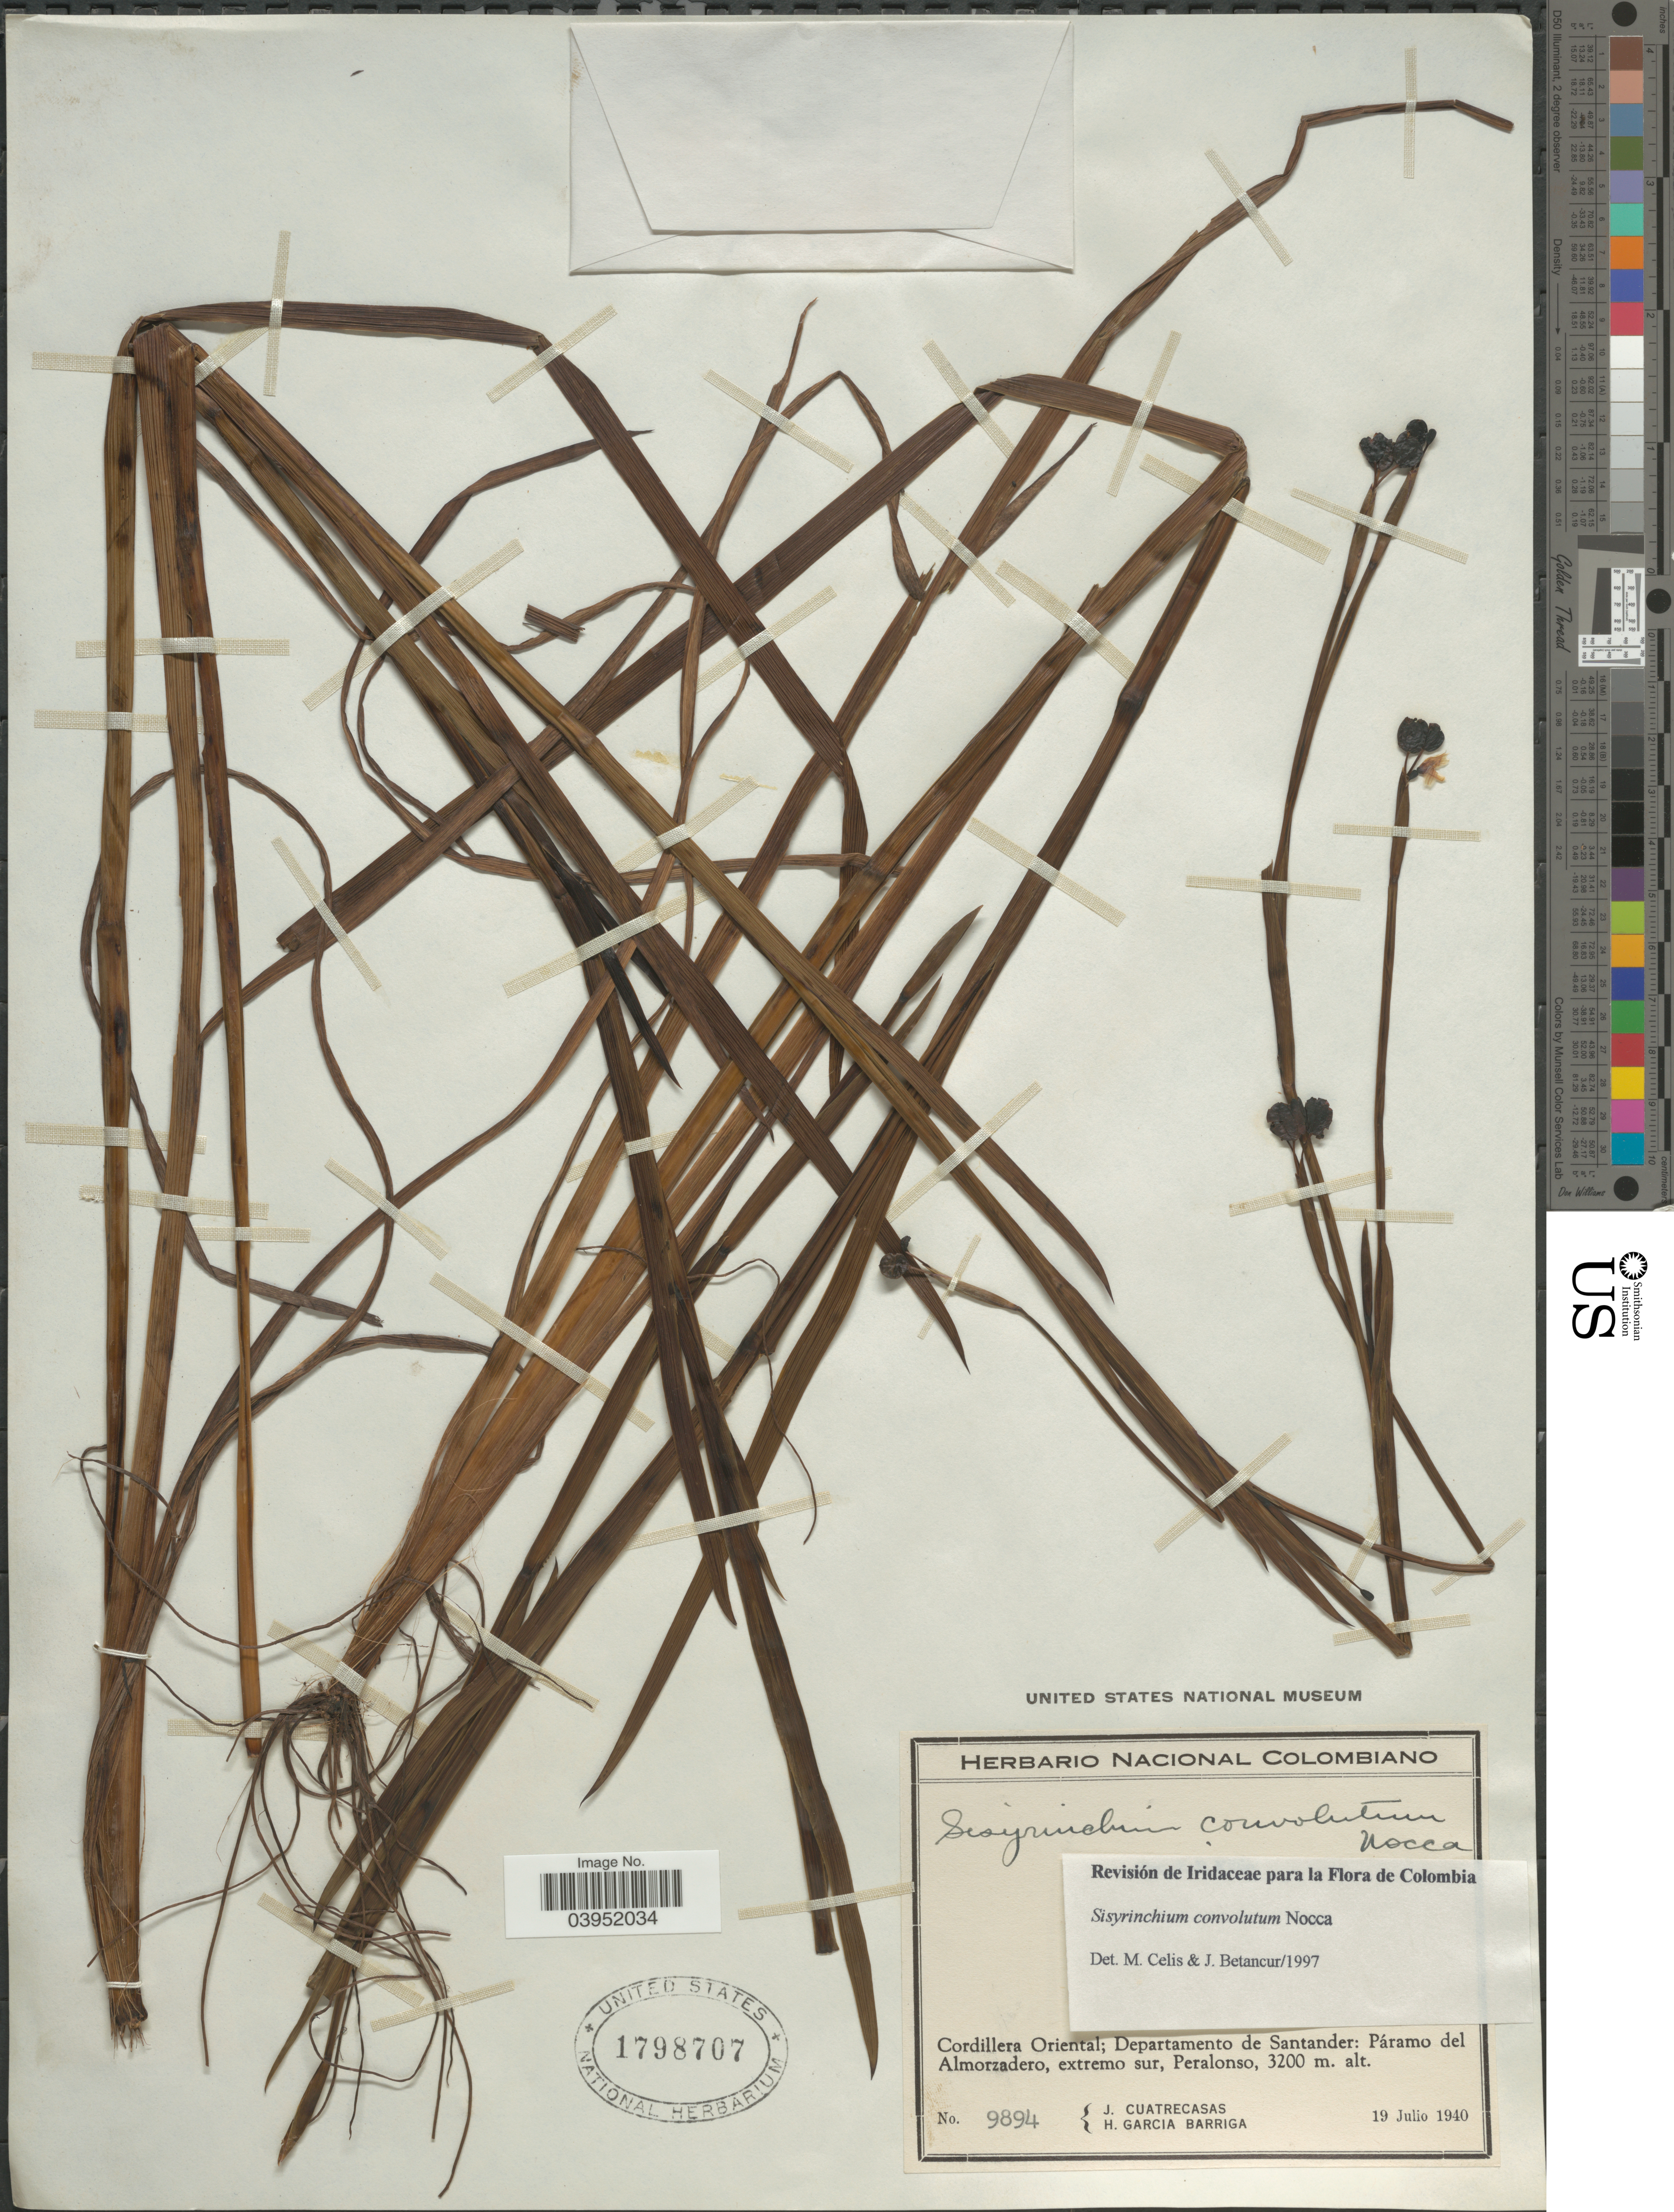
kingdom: Plantae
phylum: Tracheophyta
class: Liliopsida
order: Asparagales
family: Iridaceae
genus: Sisyrinchium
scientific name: Sisyrinchium convolutum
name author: Nocca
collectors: J. Cuatrecasas & H. García Barriga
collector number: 9894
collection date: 1940-07-19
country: Colombia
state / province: Santander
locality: Cordillera Oriental; Departamento de Santander: Páramo del Almorzadero, extremo sur, Peralonso.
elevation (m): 3200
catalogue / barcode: US 1798707